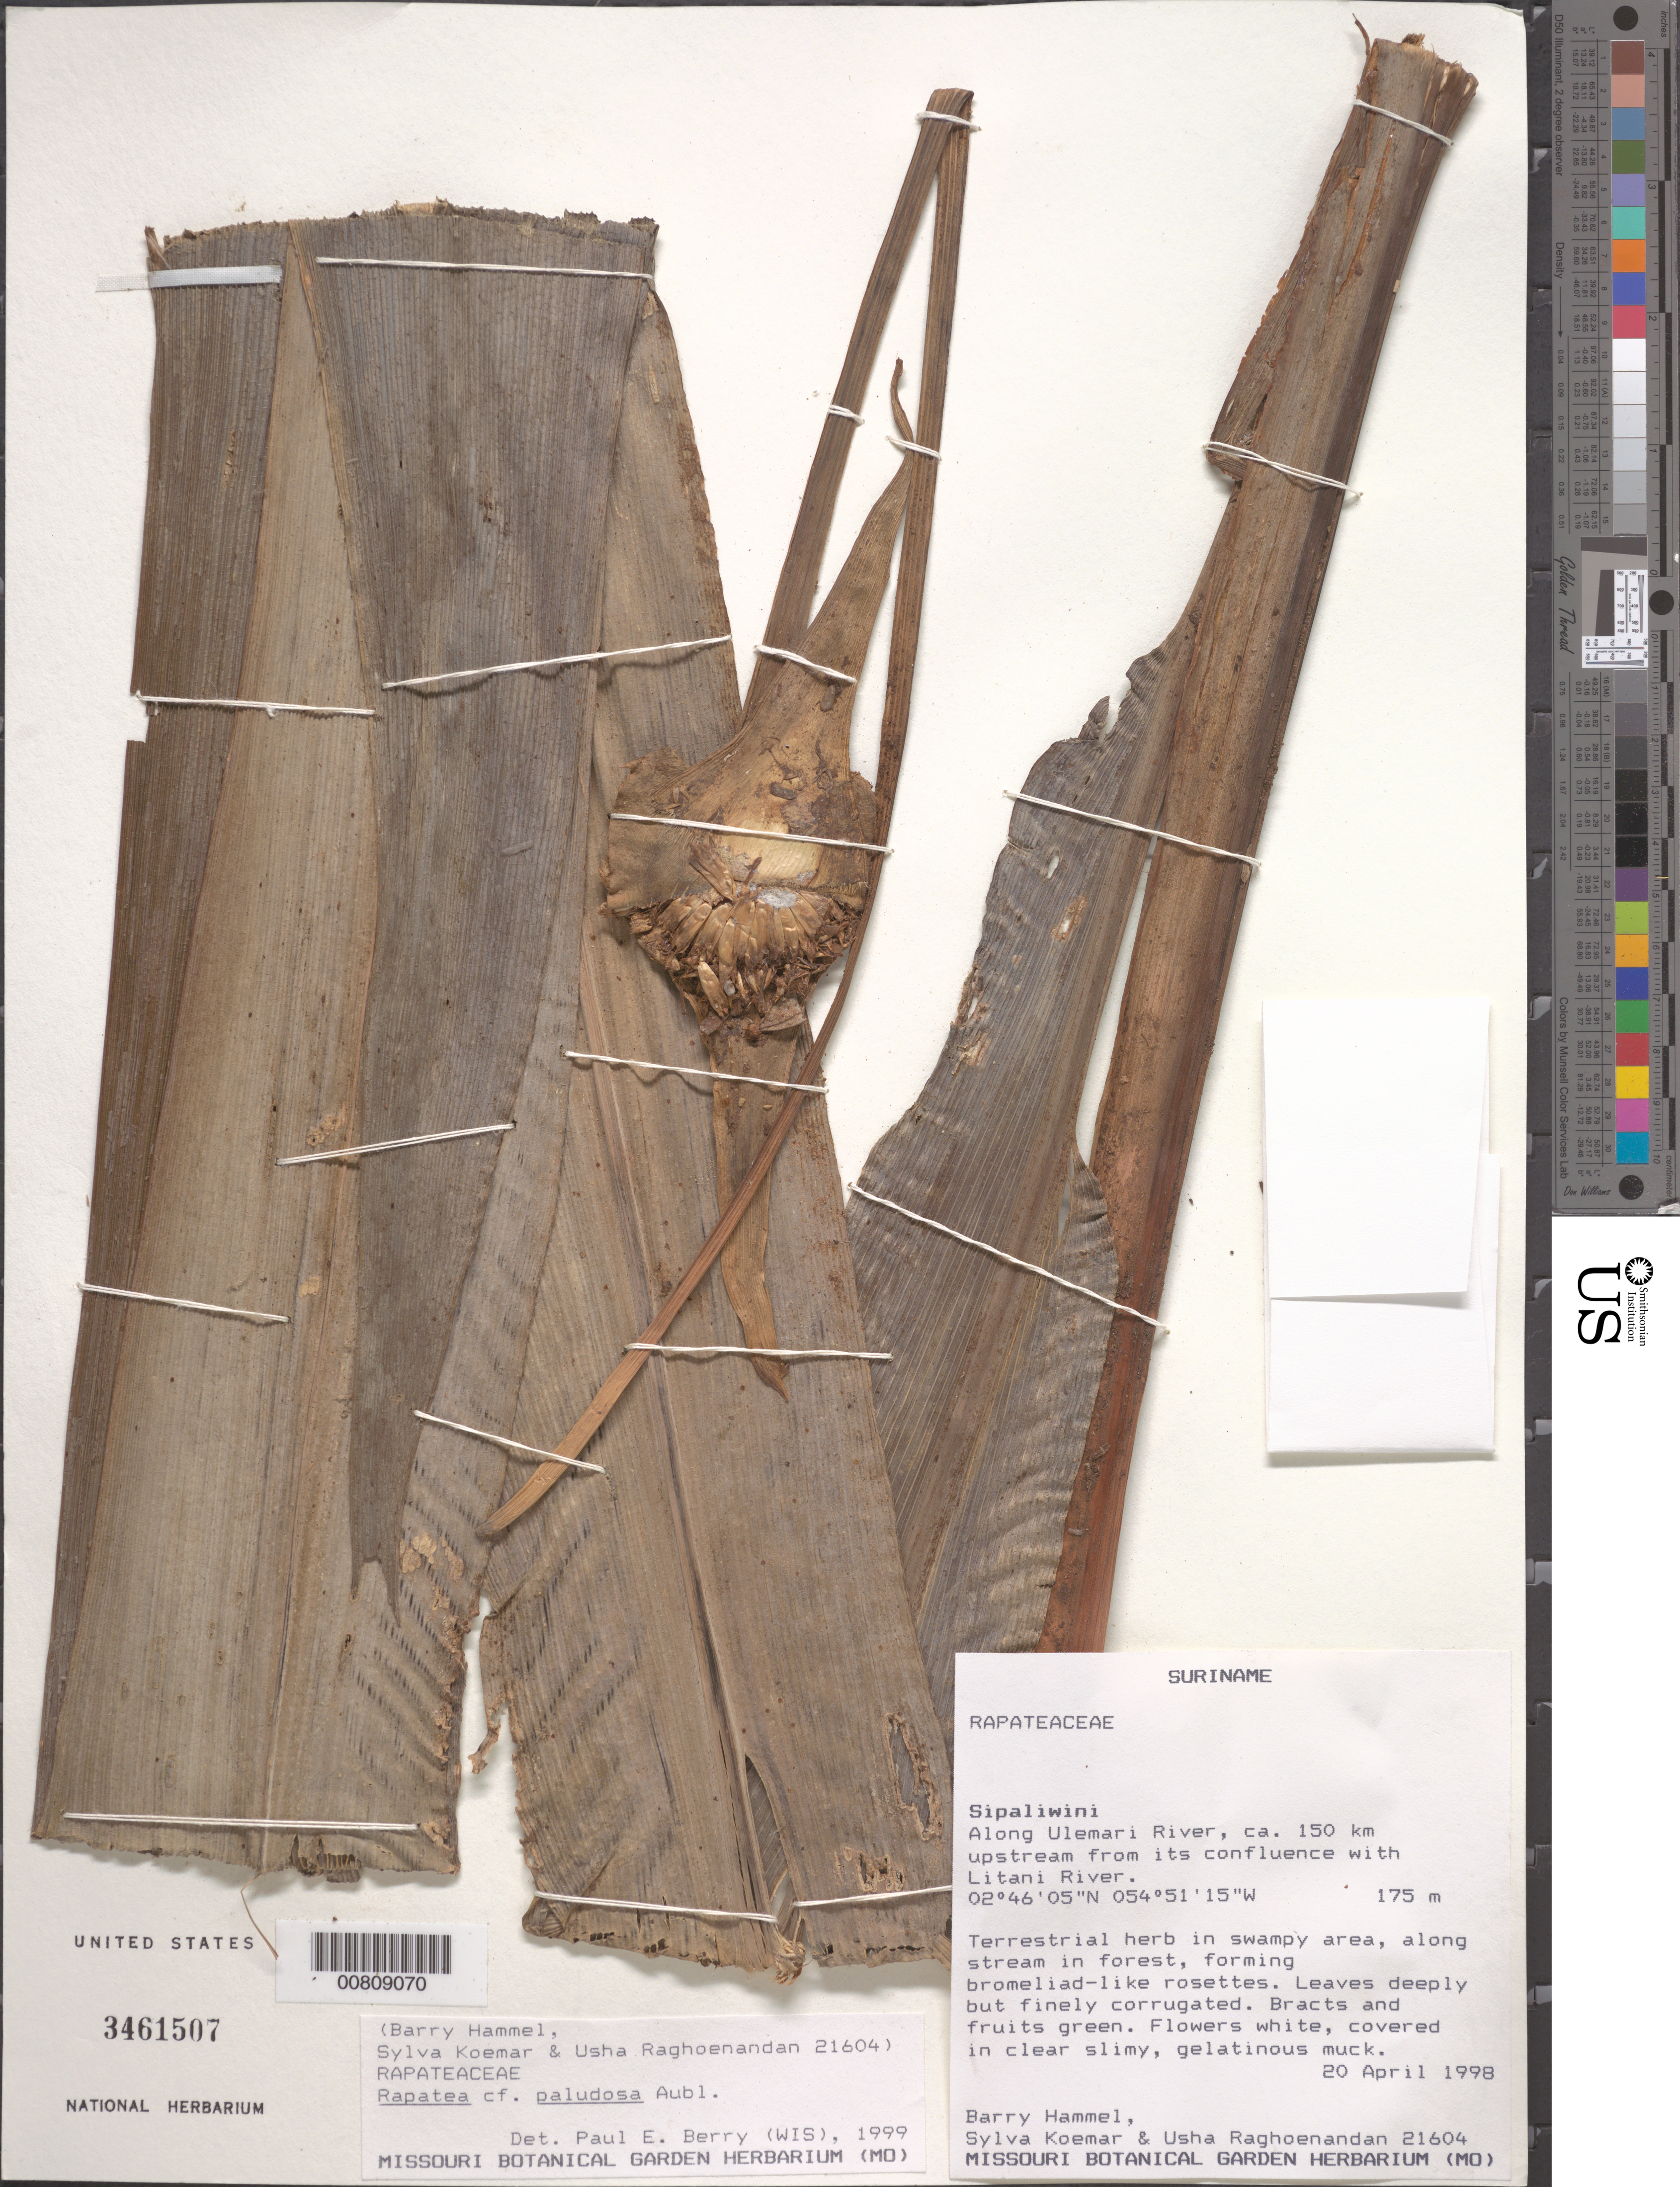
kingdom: Plantae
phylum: Tracheophyta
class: Liliopsida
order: Poales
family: Rapateaceae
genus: Rapatea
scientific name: Rapatea paludosa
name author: Aubl.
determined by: Berry, P. E., (WIS), University of Wisconsin - Madison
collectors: B. Hammel, S. Koemar & U. Raghoenandan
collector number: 21604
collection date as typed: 20-Apr-98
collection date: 1998-04-20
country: Suriname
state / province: Sipaliwini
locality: Ulemari R., ca. 150 km upstream from confl. with Litani R.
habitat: Swampy area along stream in forest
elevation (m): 175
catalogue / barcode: US 3461507